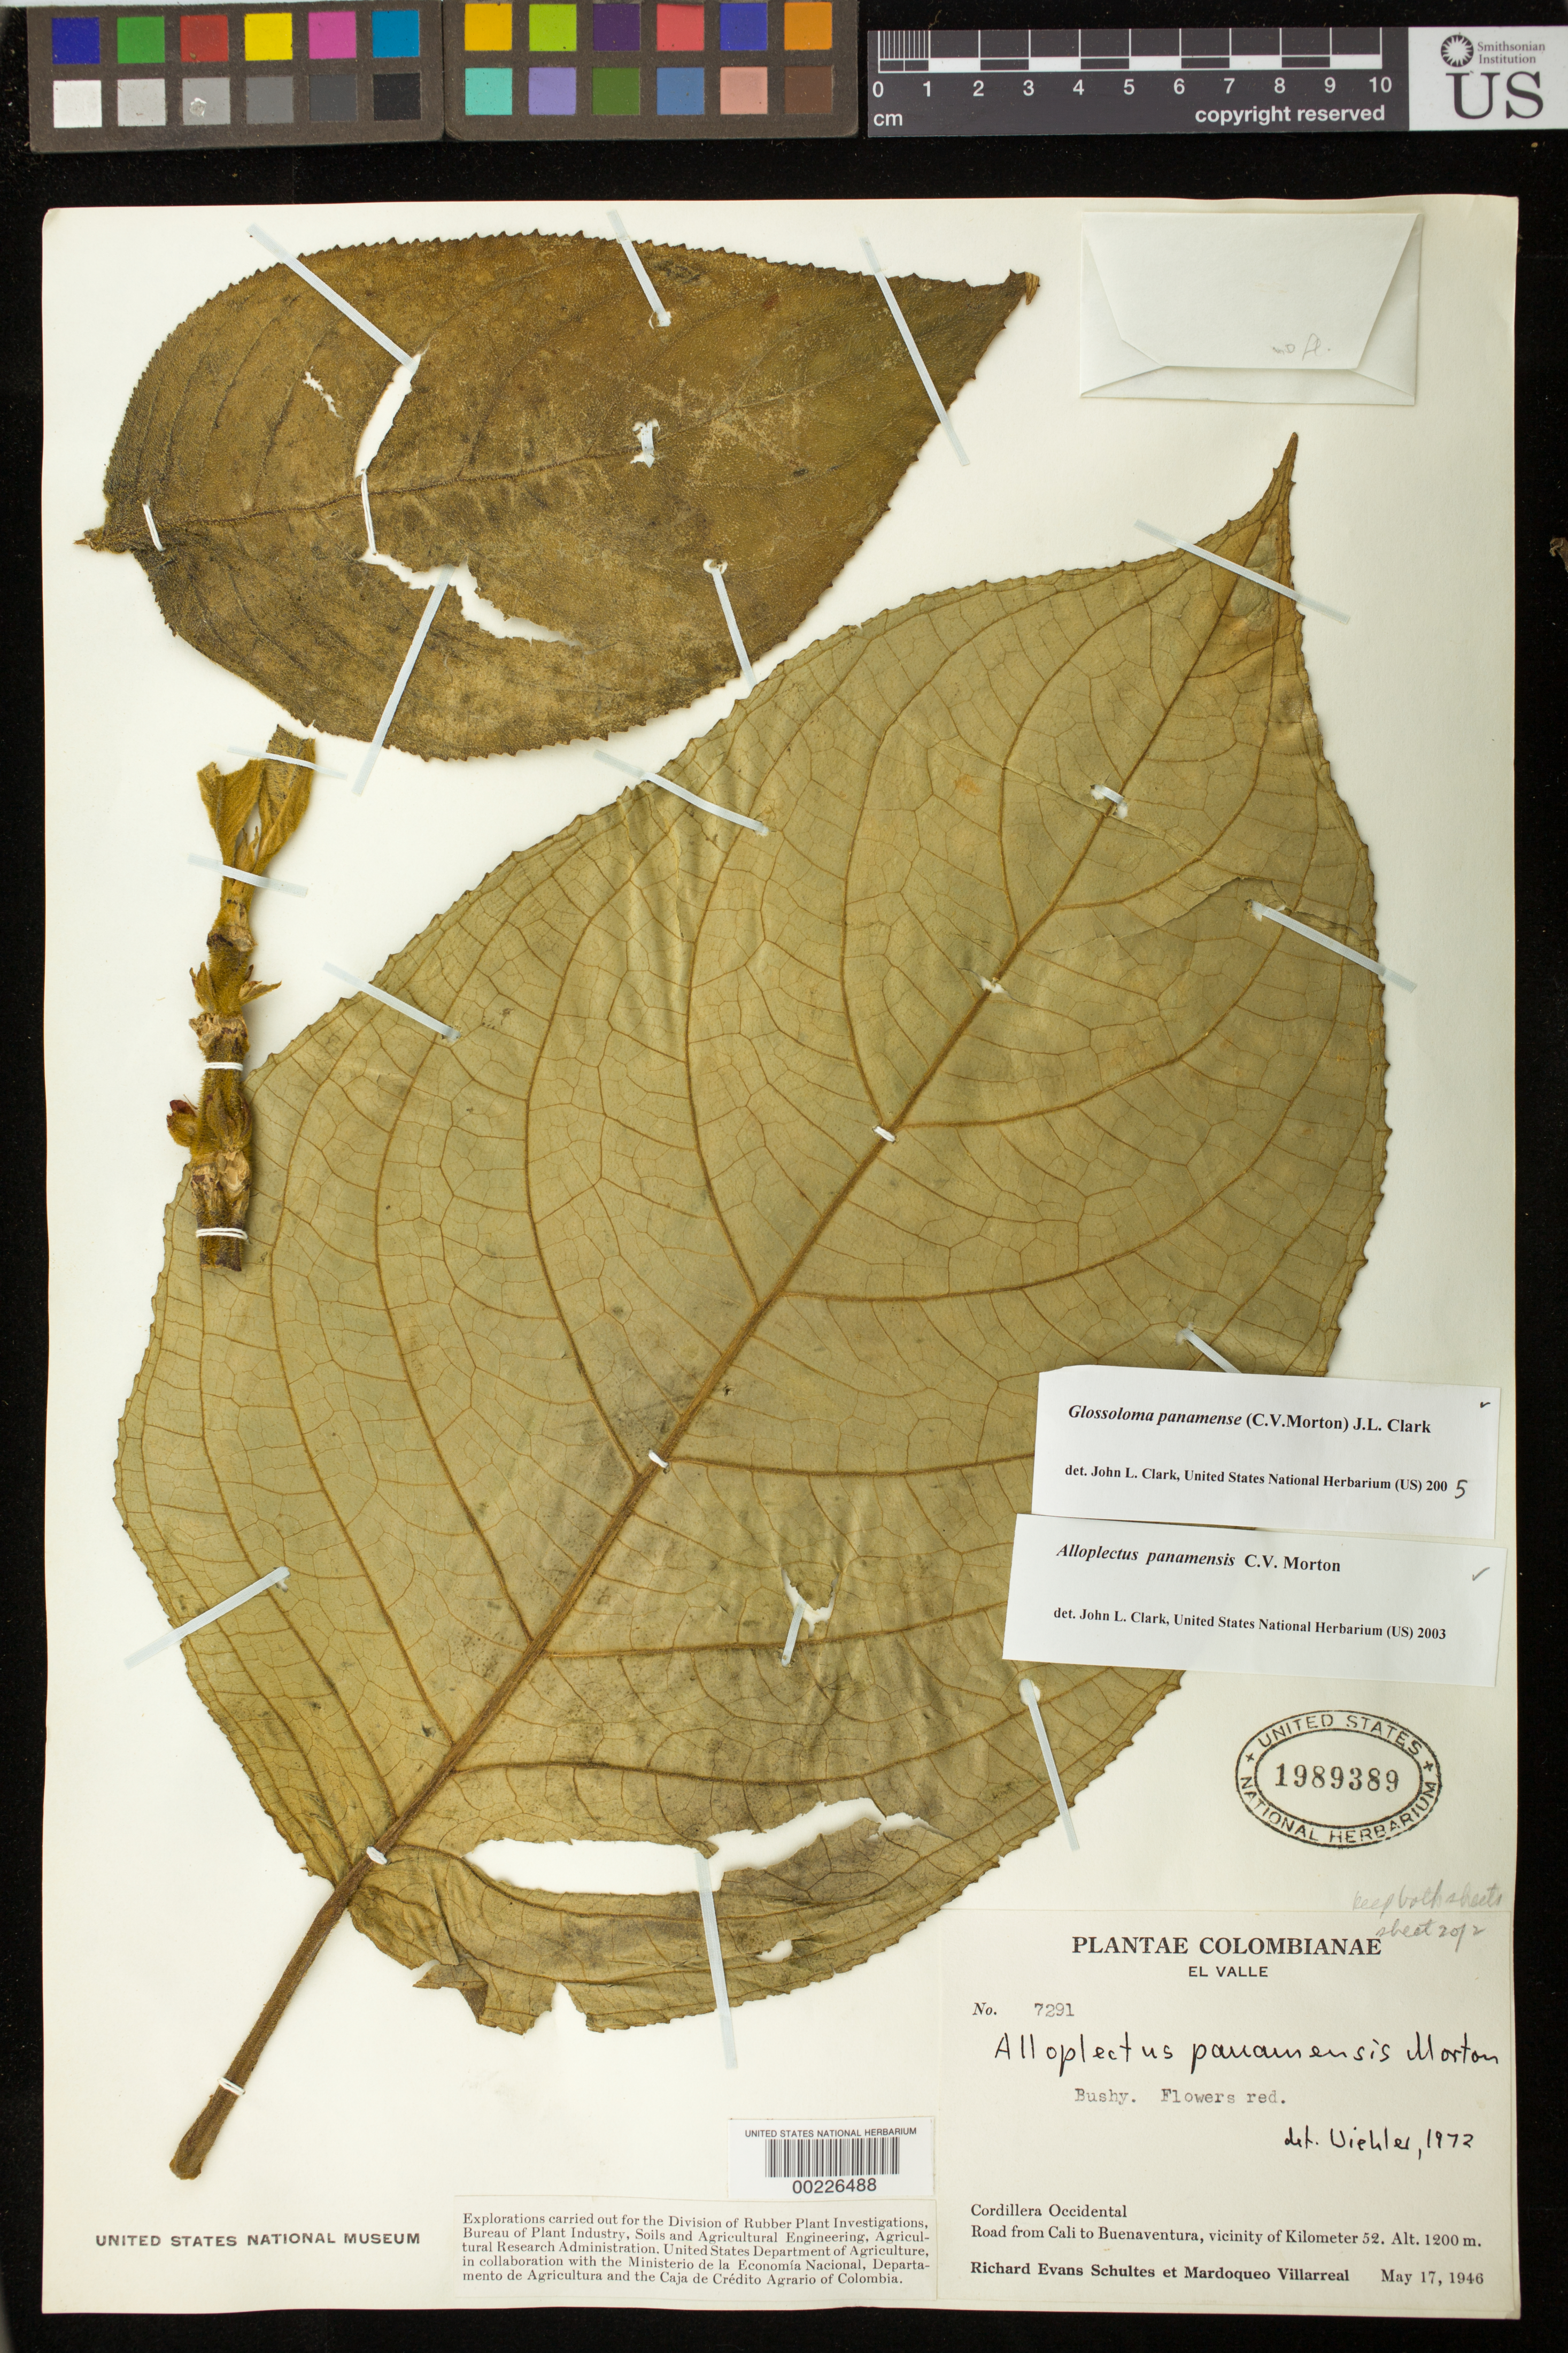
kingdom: Plantae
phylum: Tracheophyta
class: Magnoliopsida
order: Lamiales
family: Gesneriaceae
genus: Glossoloma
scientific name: Glossoloma panamense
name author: (C.V. Morton) J.L. Clark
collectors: R. E. Schultes & M. Villarreal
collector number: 7291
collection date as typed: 17 May 1946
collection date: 1946-05-17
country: Colombia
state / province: Valle del Cauca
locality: Cordillera Occidental, road from Cali to Buenaventura, vicinity of km 52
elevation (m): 1200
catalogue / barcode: US 1989389